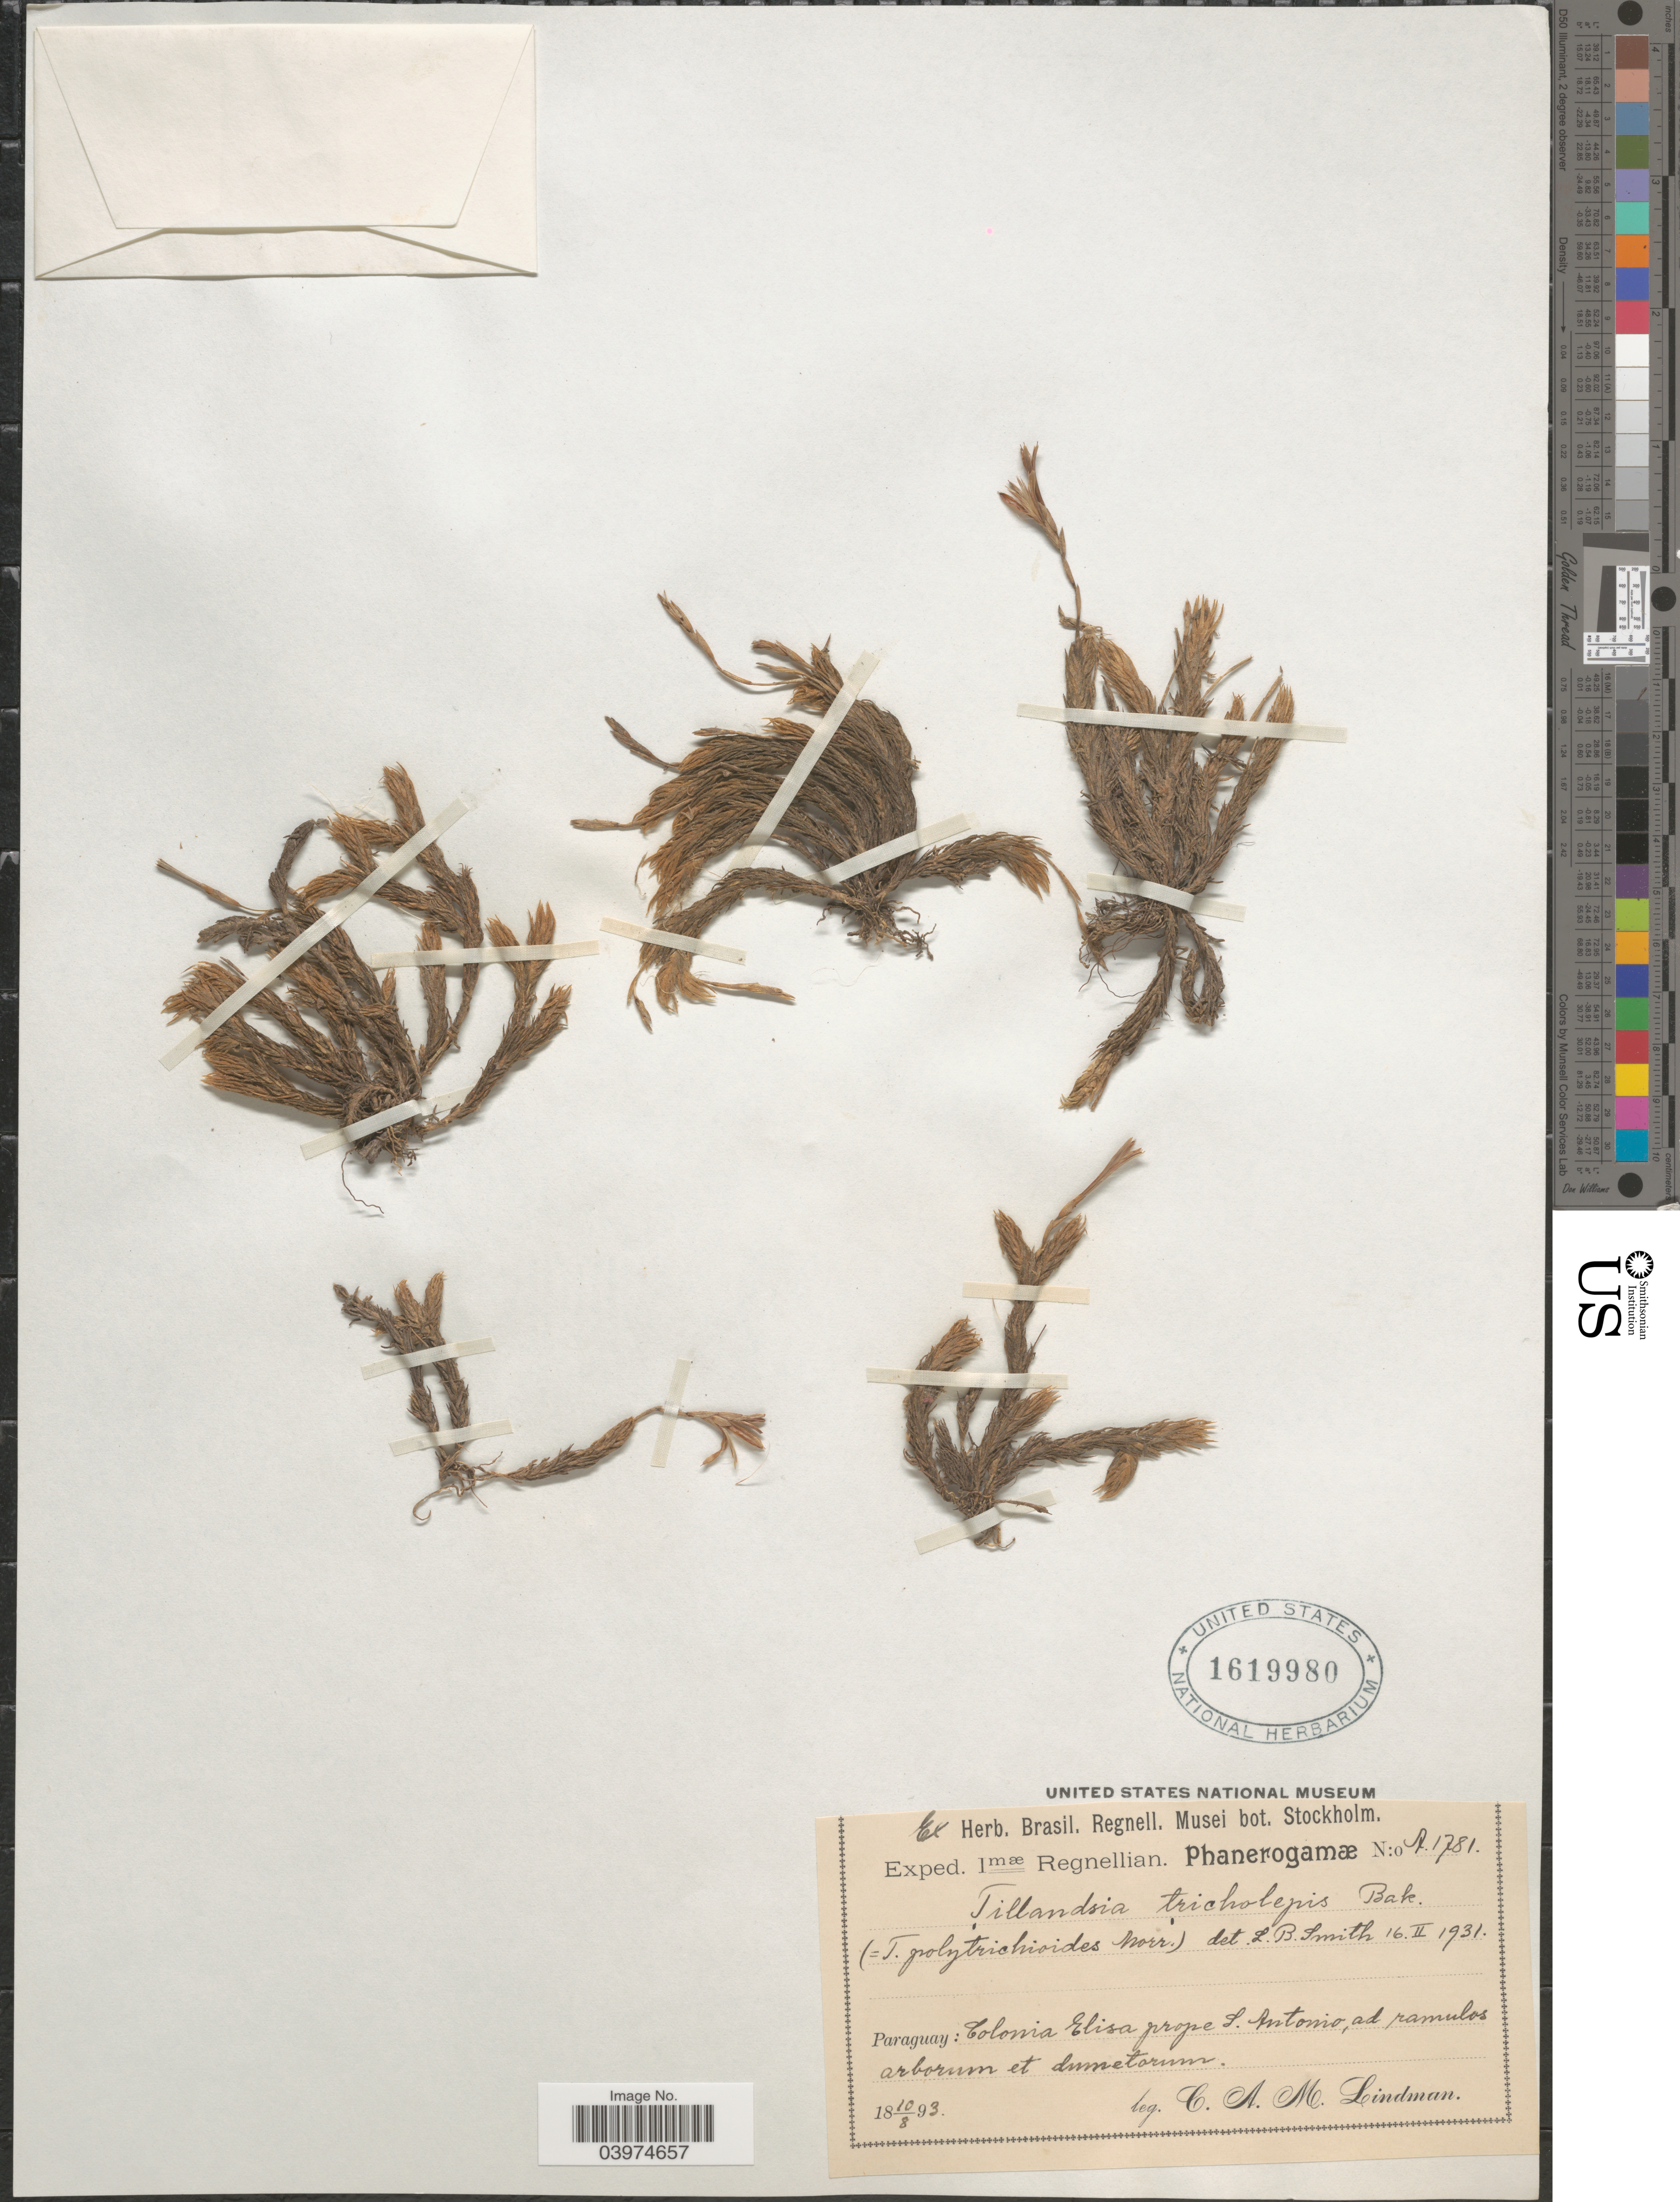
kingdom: Plantae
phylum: Tracheophyta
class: Liliopsida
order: Poales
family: Bromeliaceae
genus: Tillandsia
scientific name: Tillandsia tricholepis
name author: Baker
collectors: C. A. M. Lindman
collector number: A.1781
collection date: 1893-08-10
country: Paraguay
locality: Exped. Imæ Regnellian. Colonia Elisa prope S. Antonio, ad ramulos arborum et dumetorum.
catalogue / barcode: US 1619980